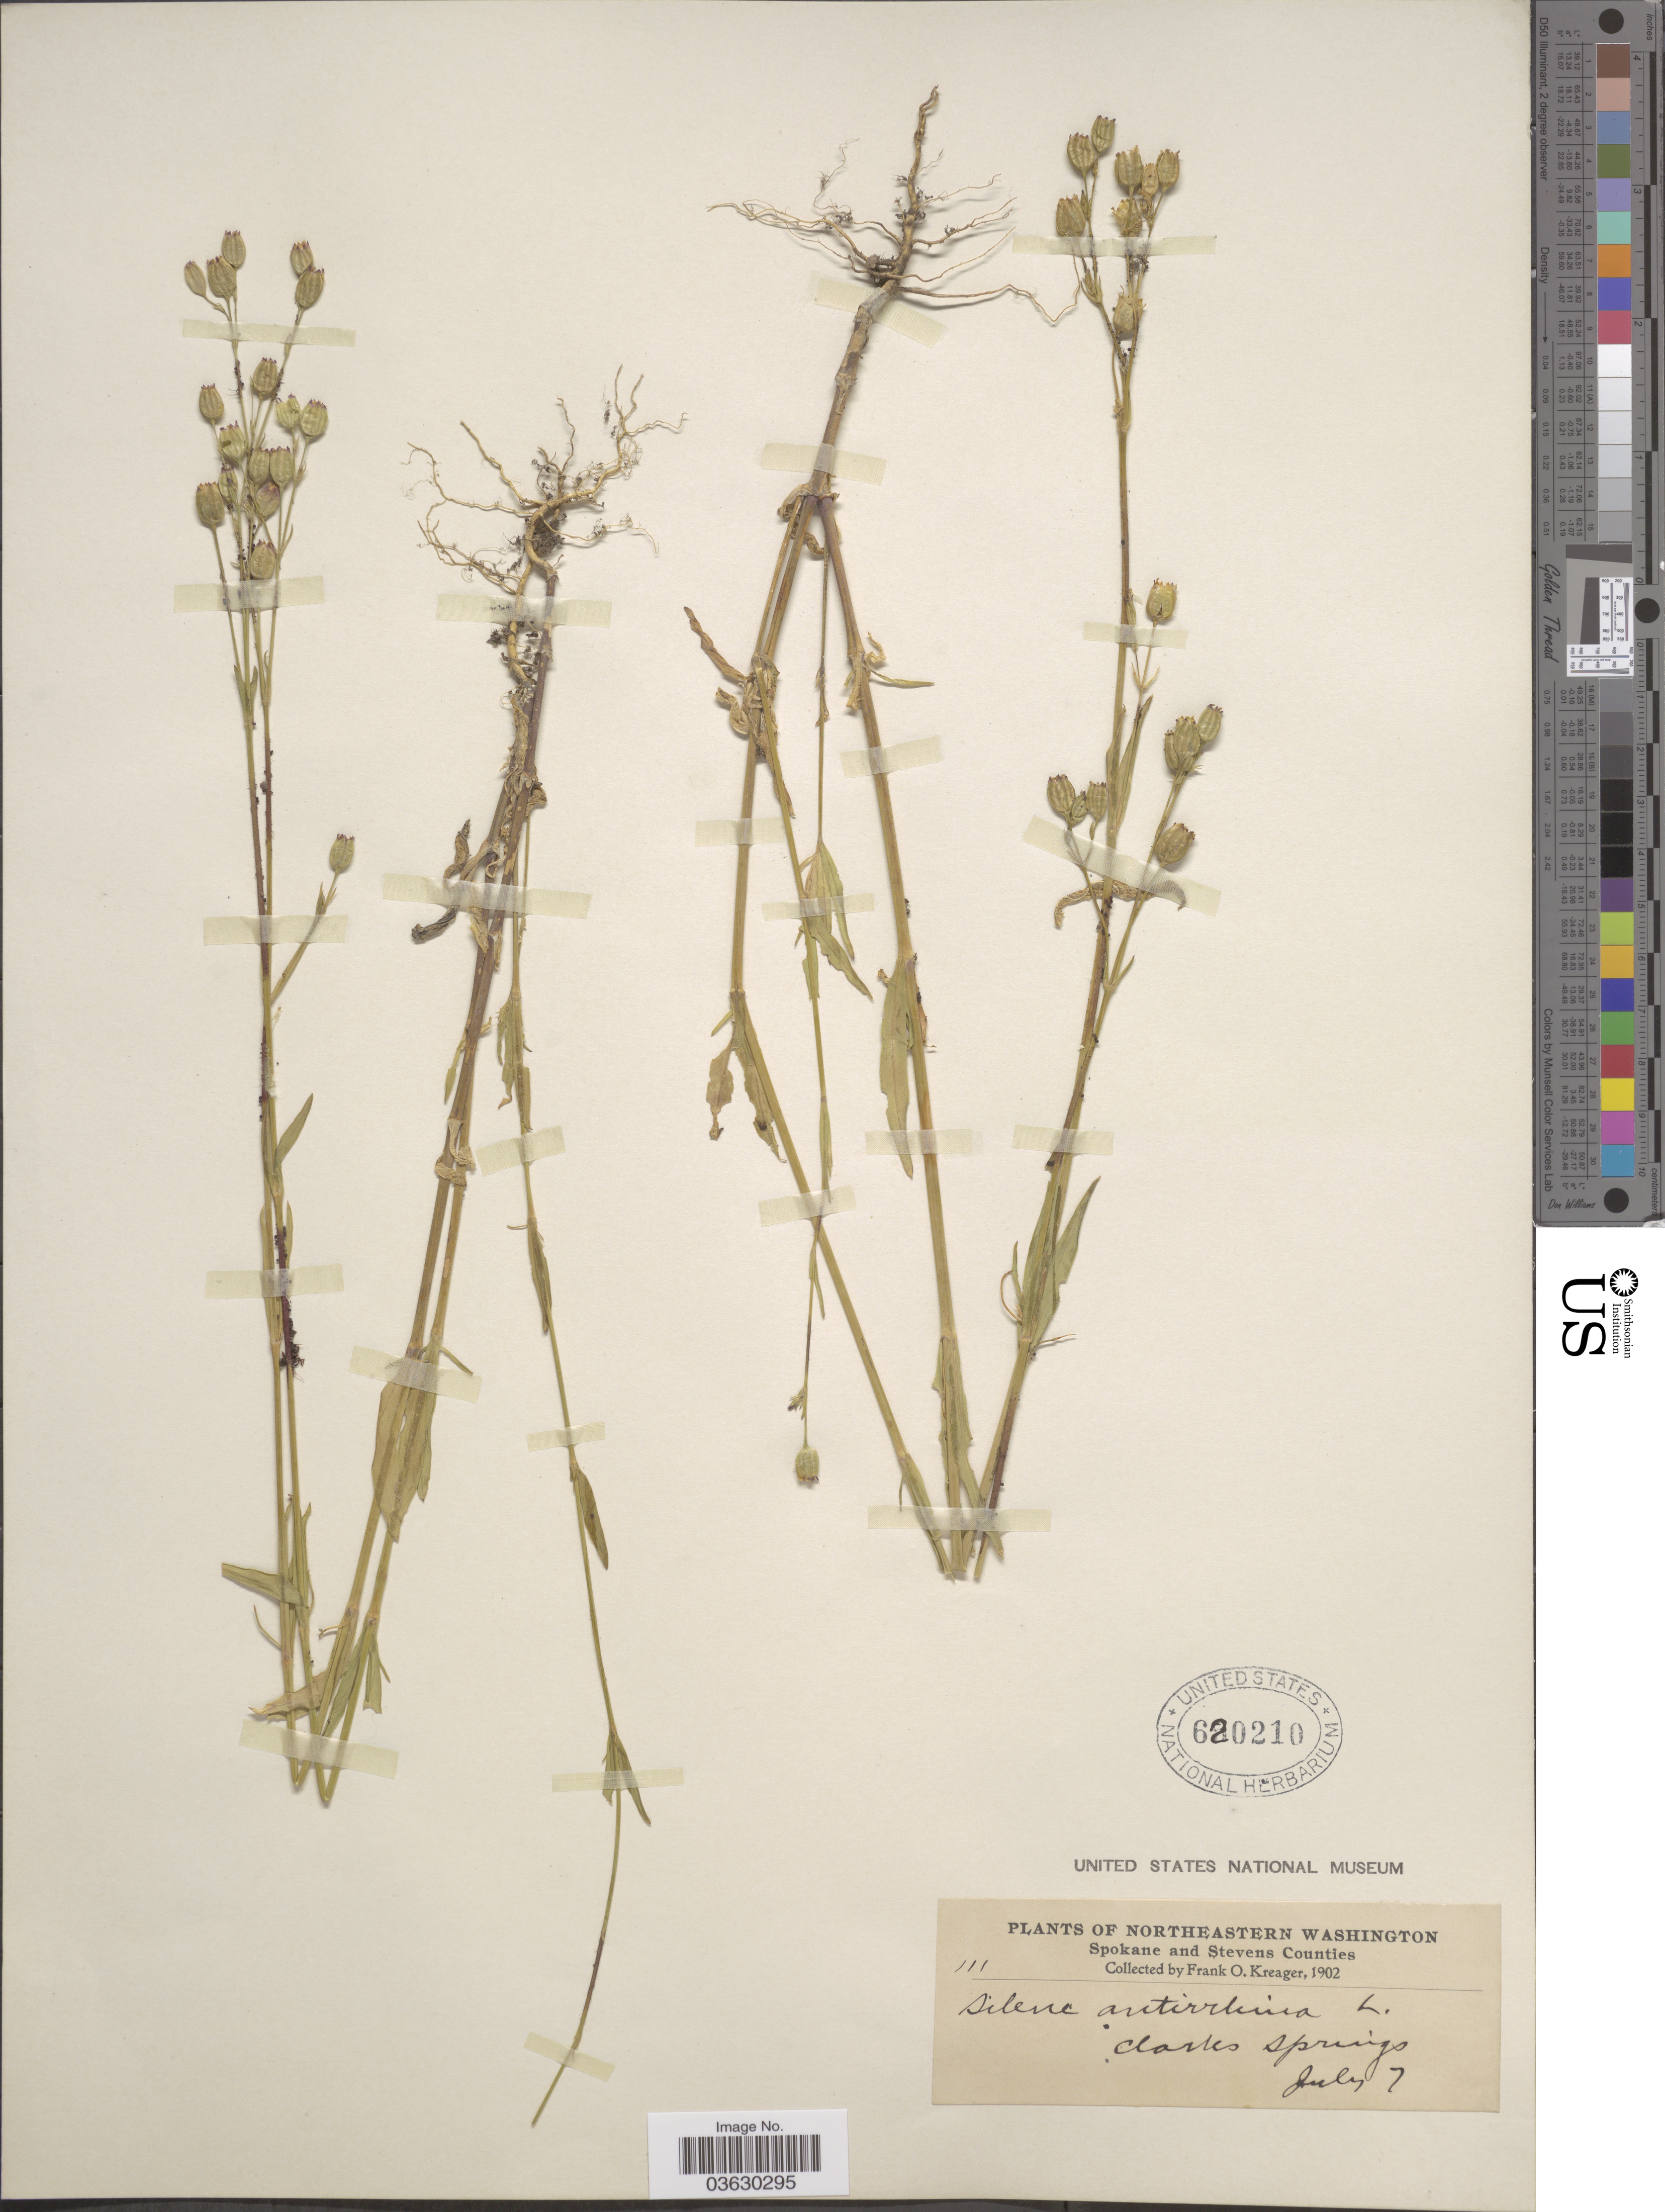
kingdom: Plantae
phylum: Tracheophyta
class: Magnoliopsida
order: Caryophyllales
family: Caryophyllaceae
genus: Silene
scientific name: Silene antirrhina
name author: L.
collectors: F. Kreager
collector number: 111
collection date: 1902-07-07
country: United States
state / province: Washington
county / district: Spokane / Stevens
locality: Northeastern Washington. Spokane and Stevens Counties. Clarks Springs.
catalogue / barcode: US 620210